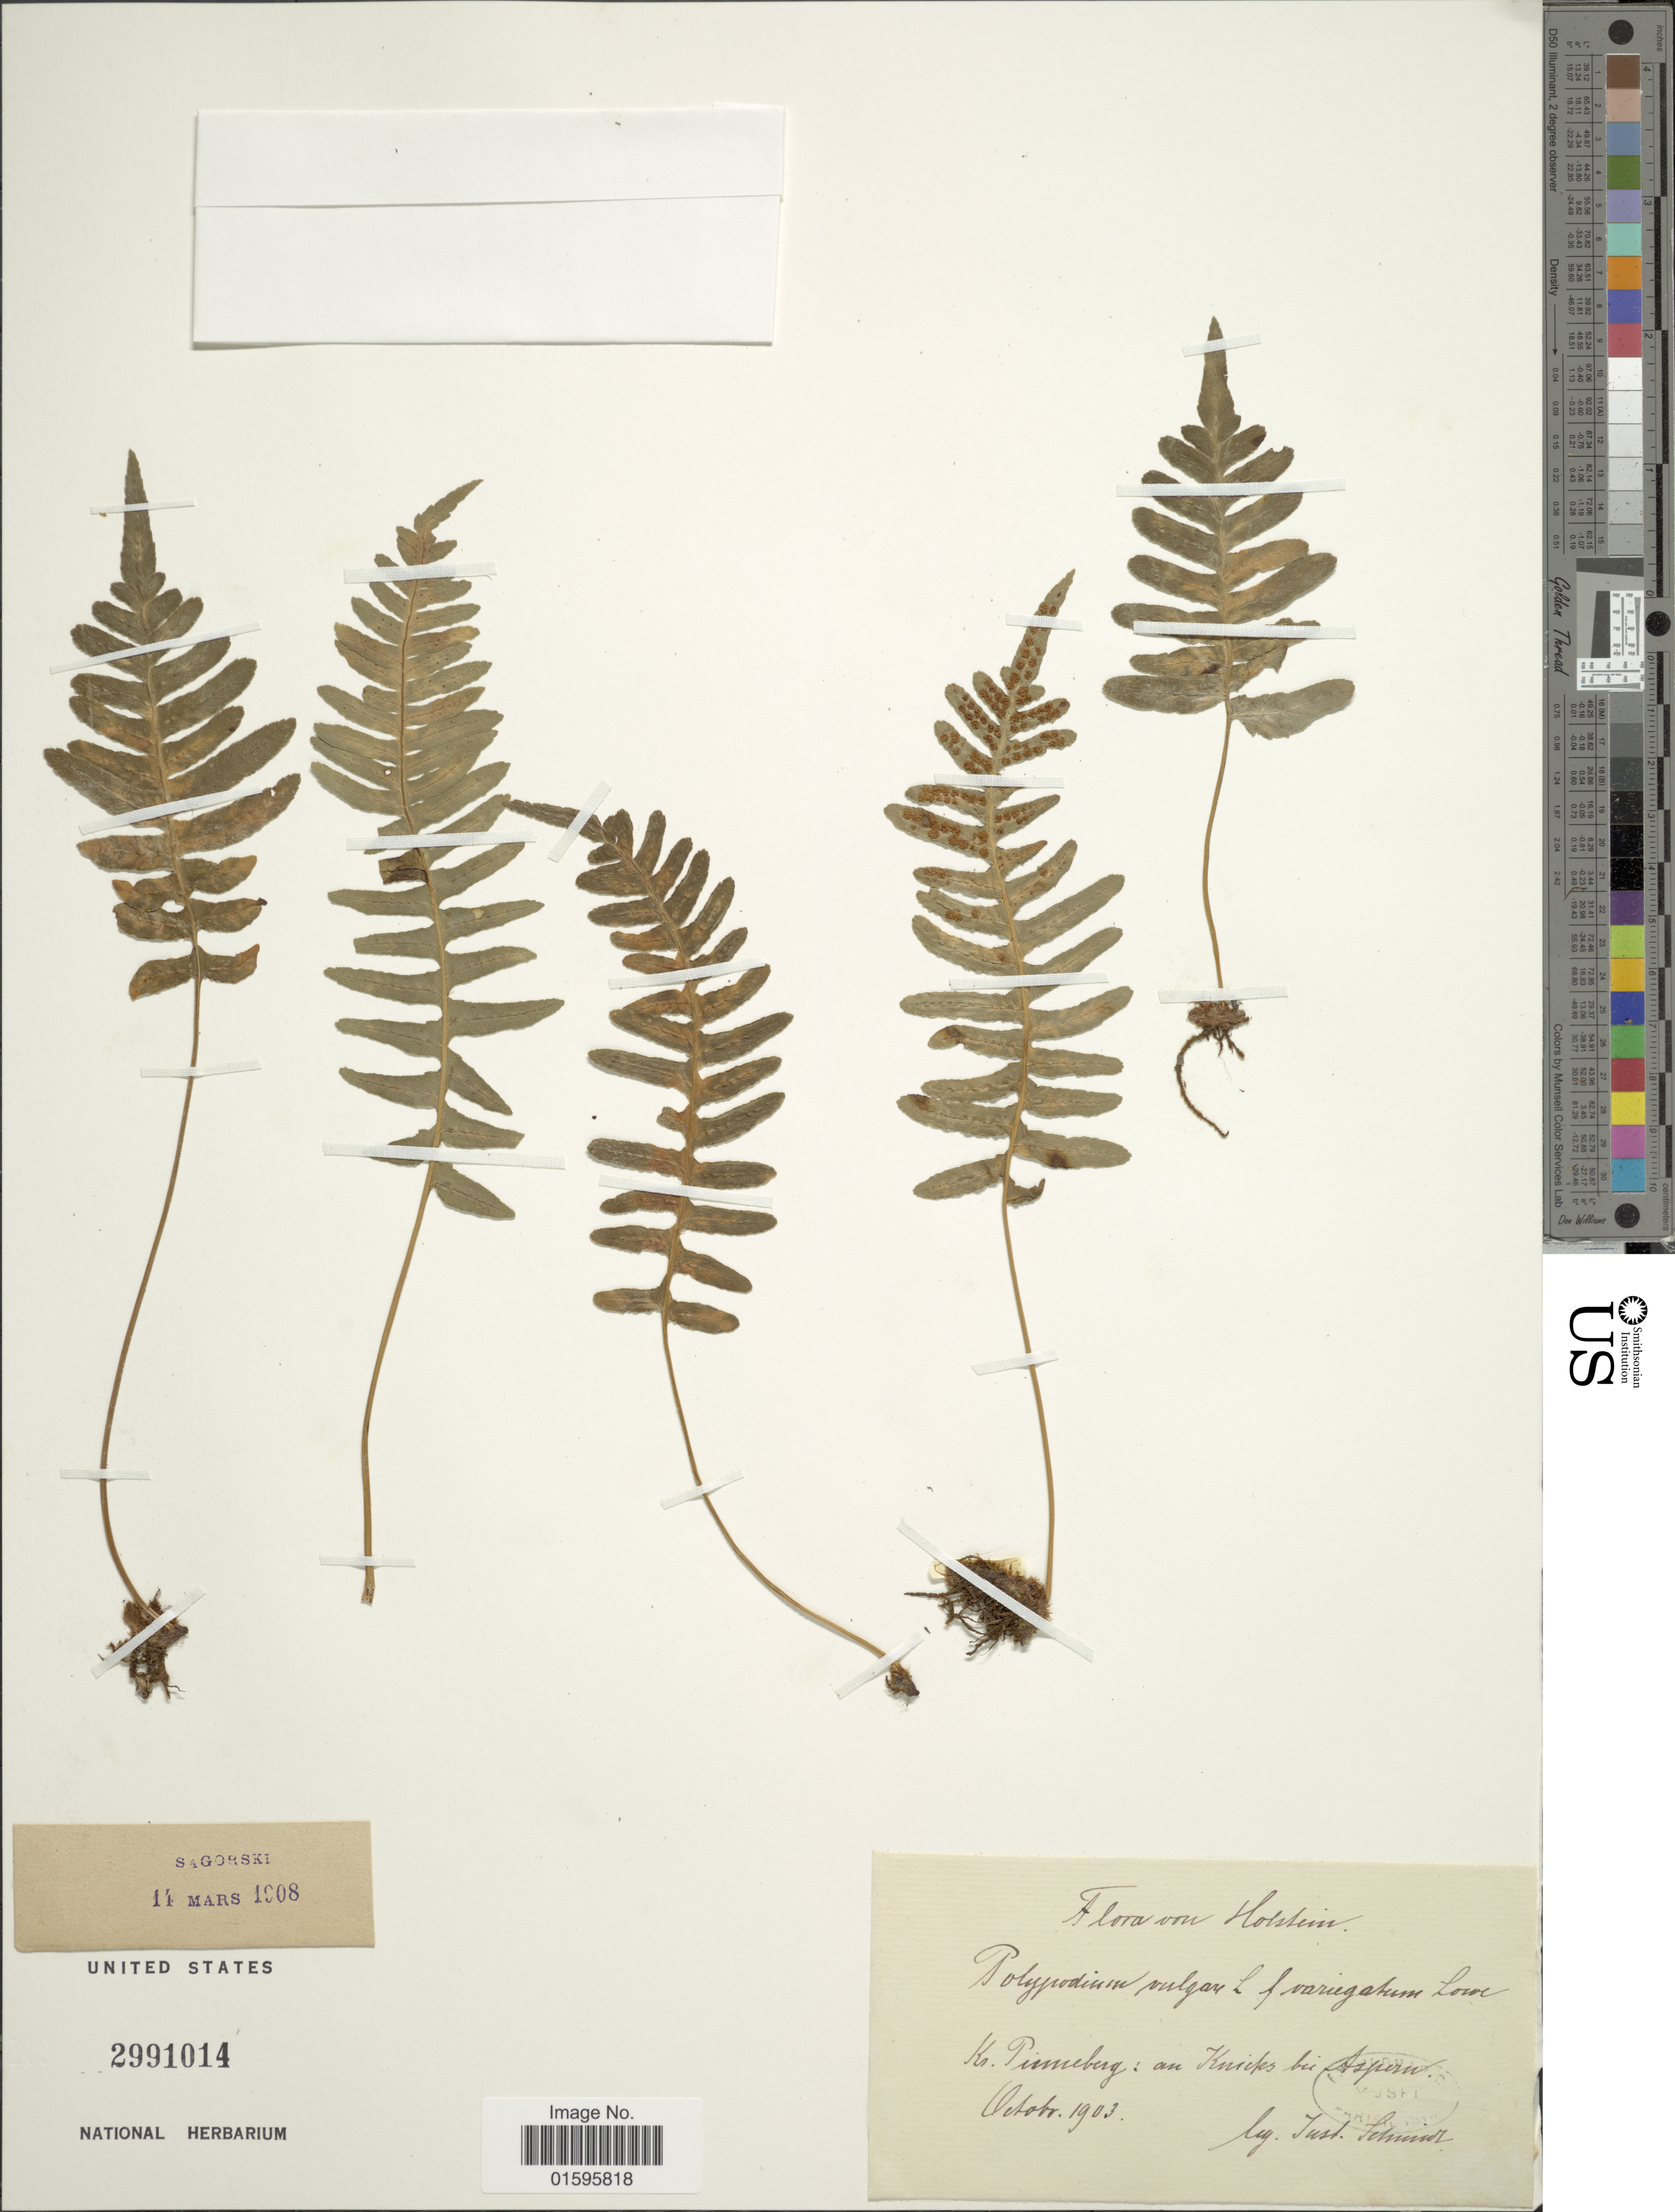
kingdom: Plantae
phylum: Tracheophyta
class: Polypodiopsida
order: Polypodiales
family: Polypodiaceae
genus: Polypodium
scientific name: Polypodium vulgare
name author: L.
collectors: J. Schmidt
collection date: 1903-10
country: Germany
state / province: Schleswig-Holstein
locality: Holstein, Ko. Pismeberg: au Knieks bis Aspern [interpreted]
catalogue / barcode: US 2991014